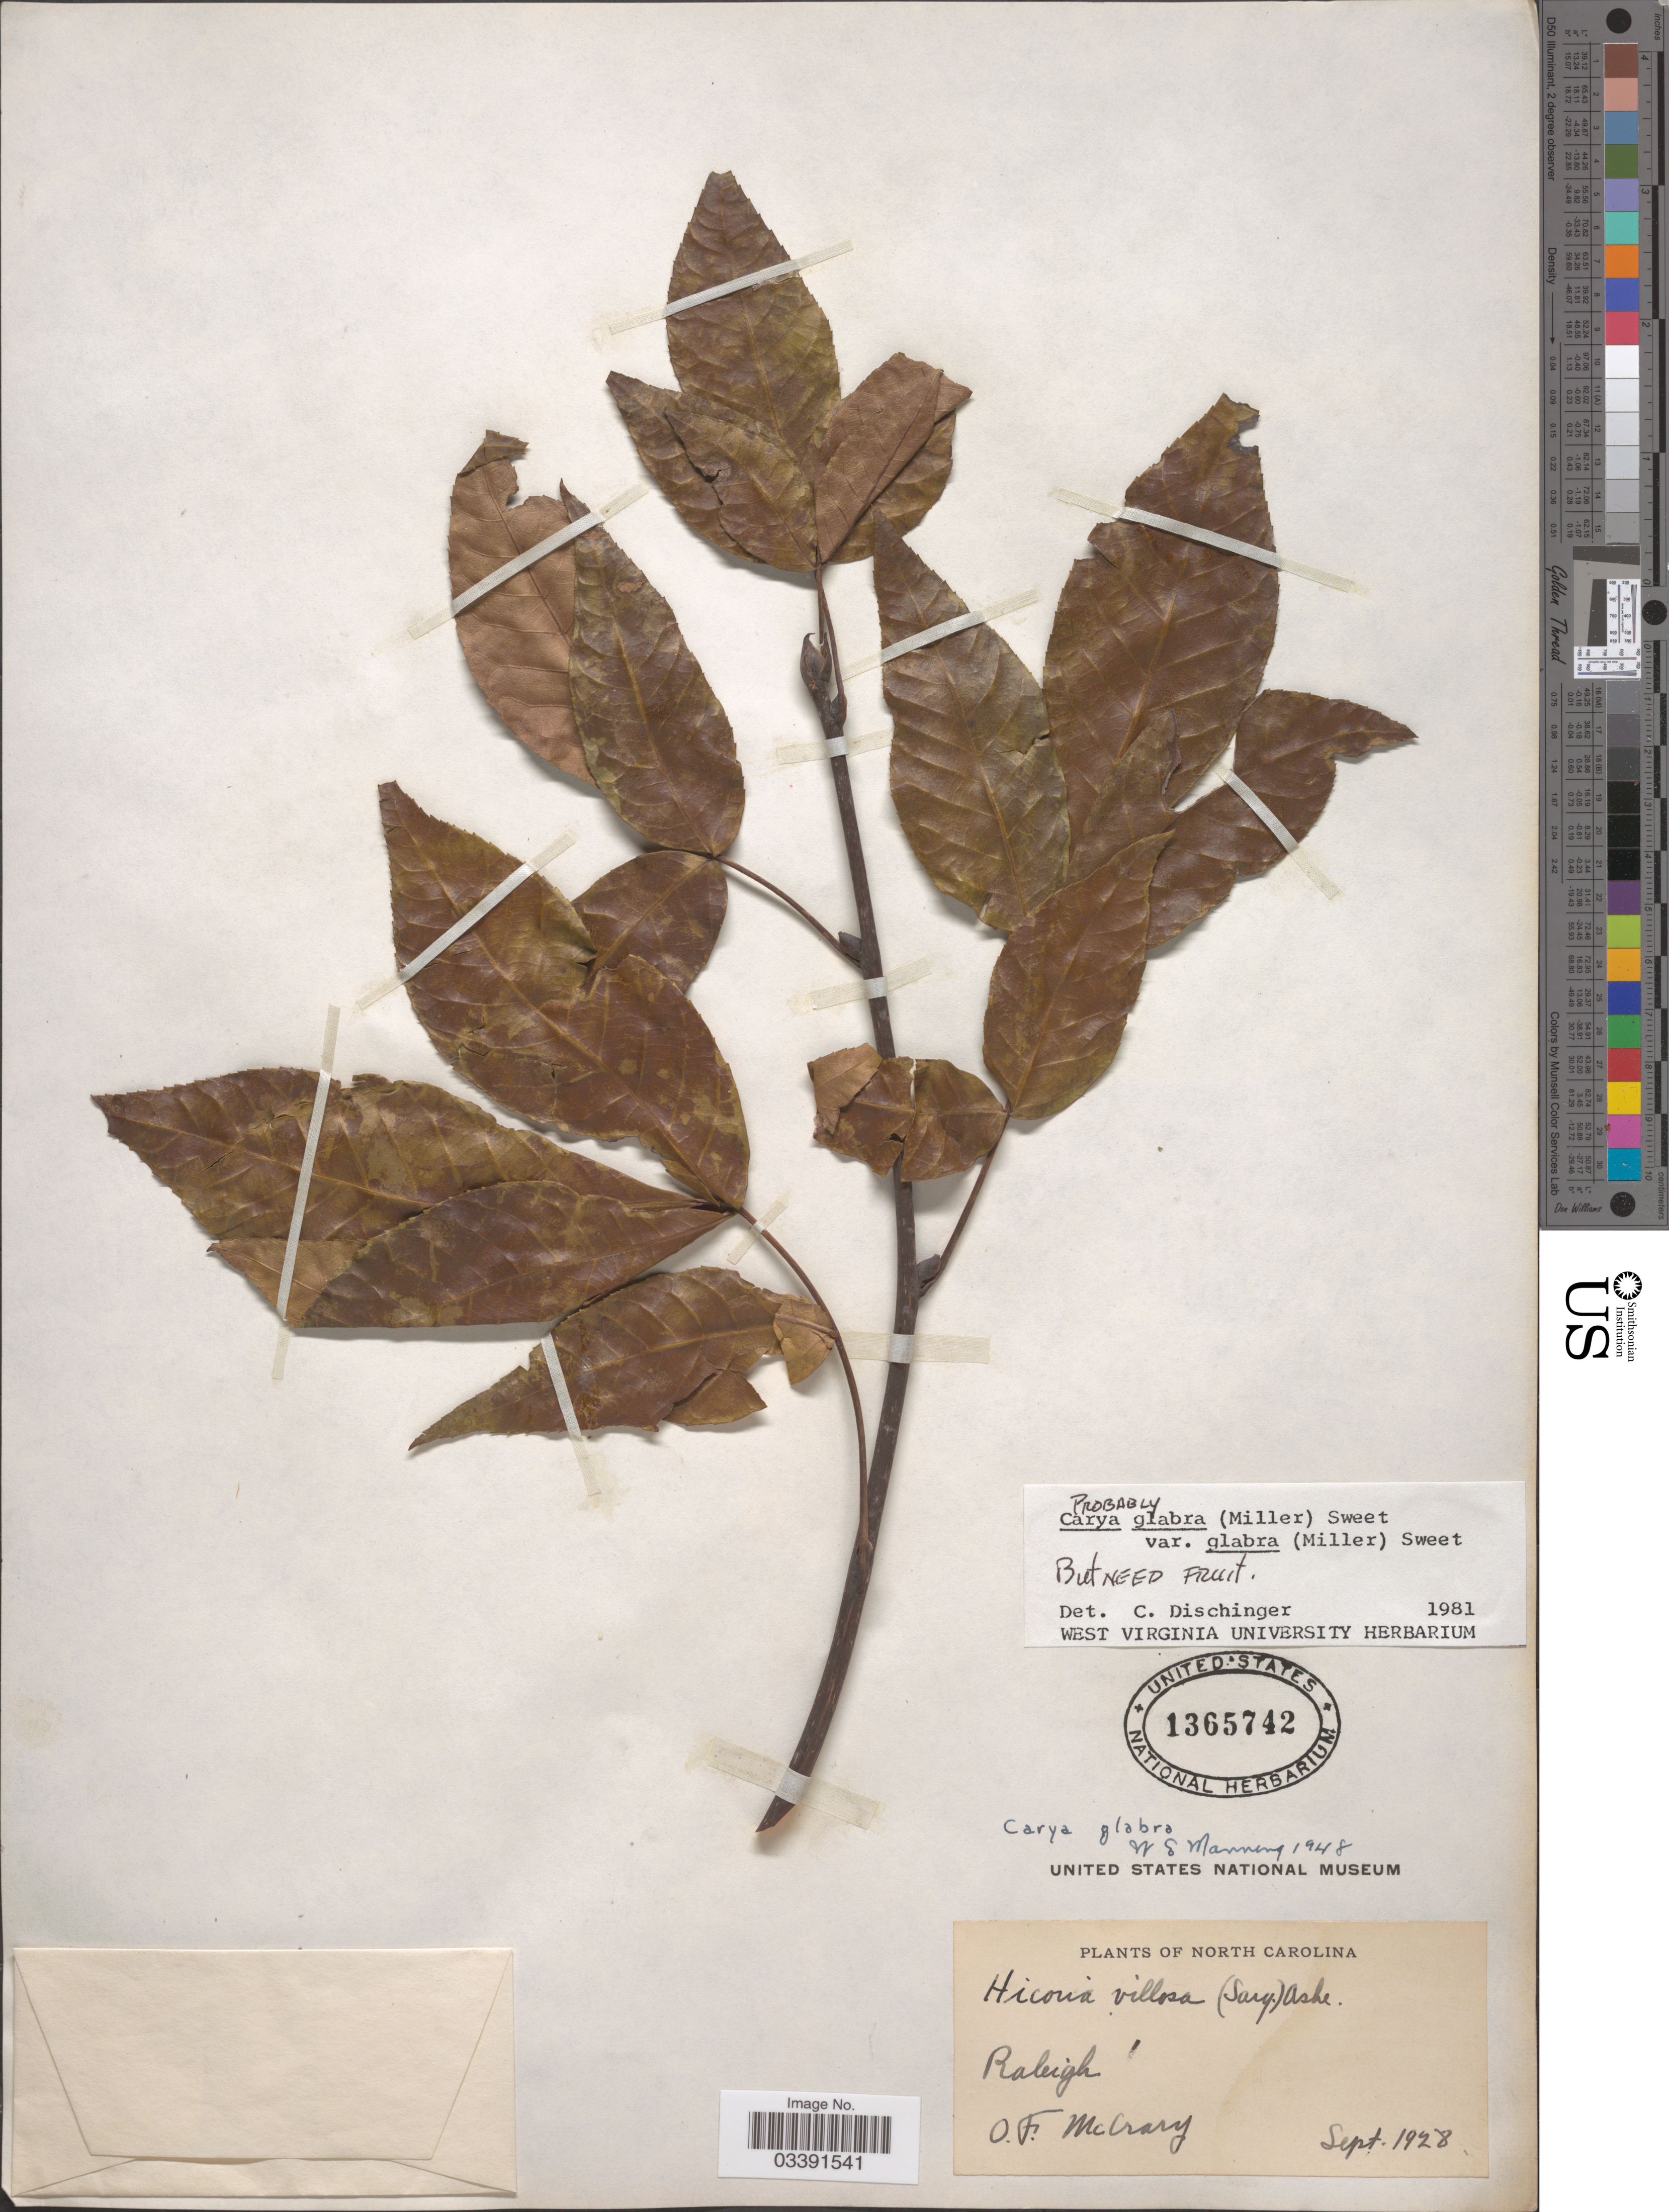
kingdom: Plantae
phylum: Tracheophyta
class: Magnoliopsida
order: Fagales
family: Juglandaceae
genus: Carya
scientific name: Carya glabra var. glabra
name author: (Mill.) Sweet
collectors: O. McCrary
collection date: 1928-09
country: United States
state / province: North Carolina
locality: Raleigh.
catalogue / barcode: US 1365742